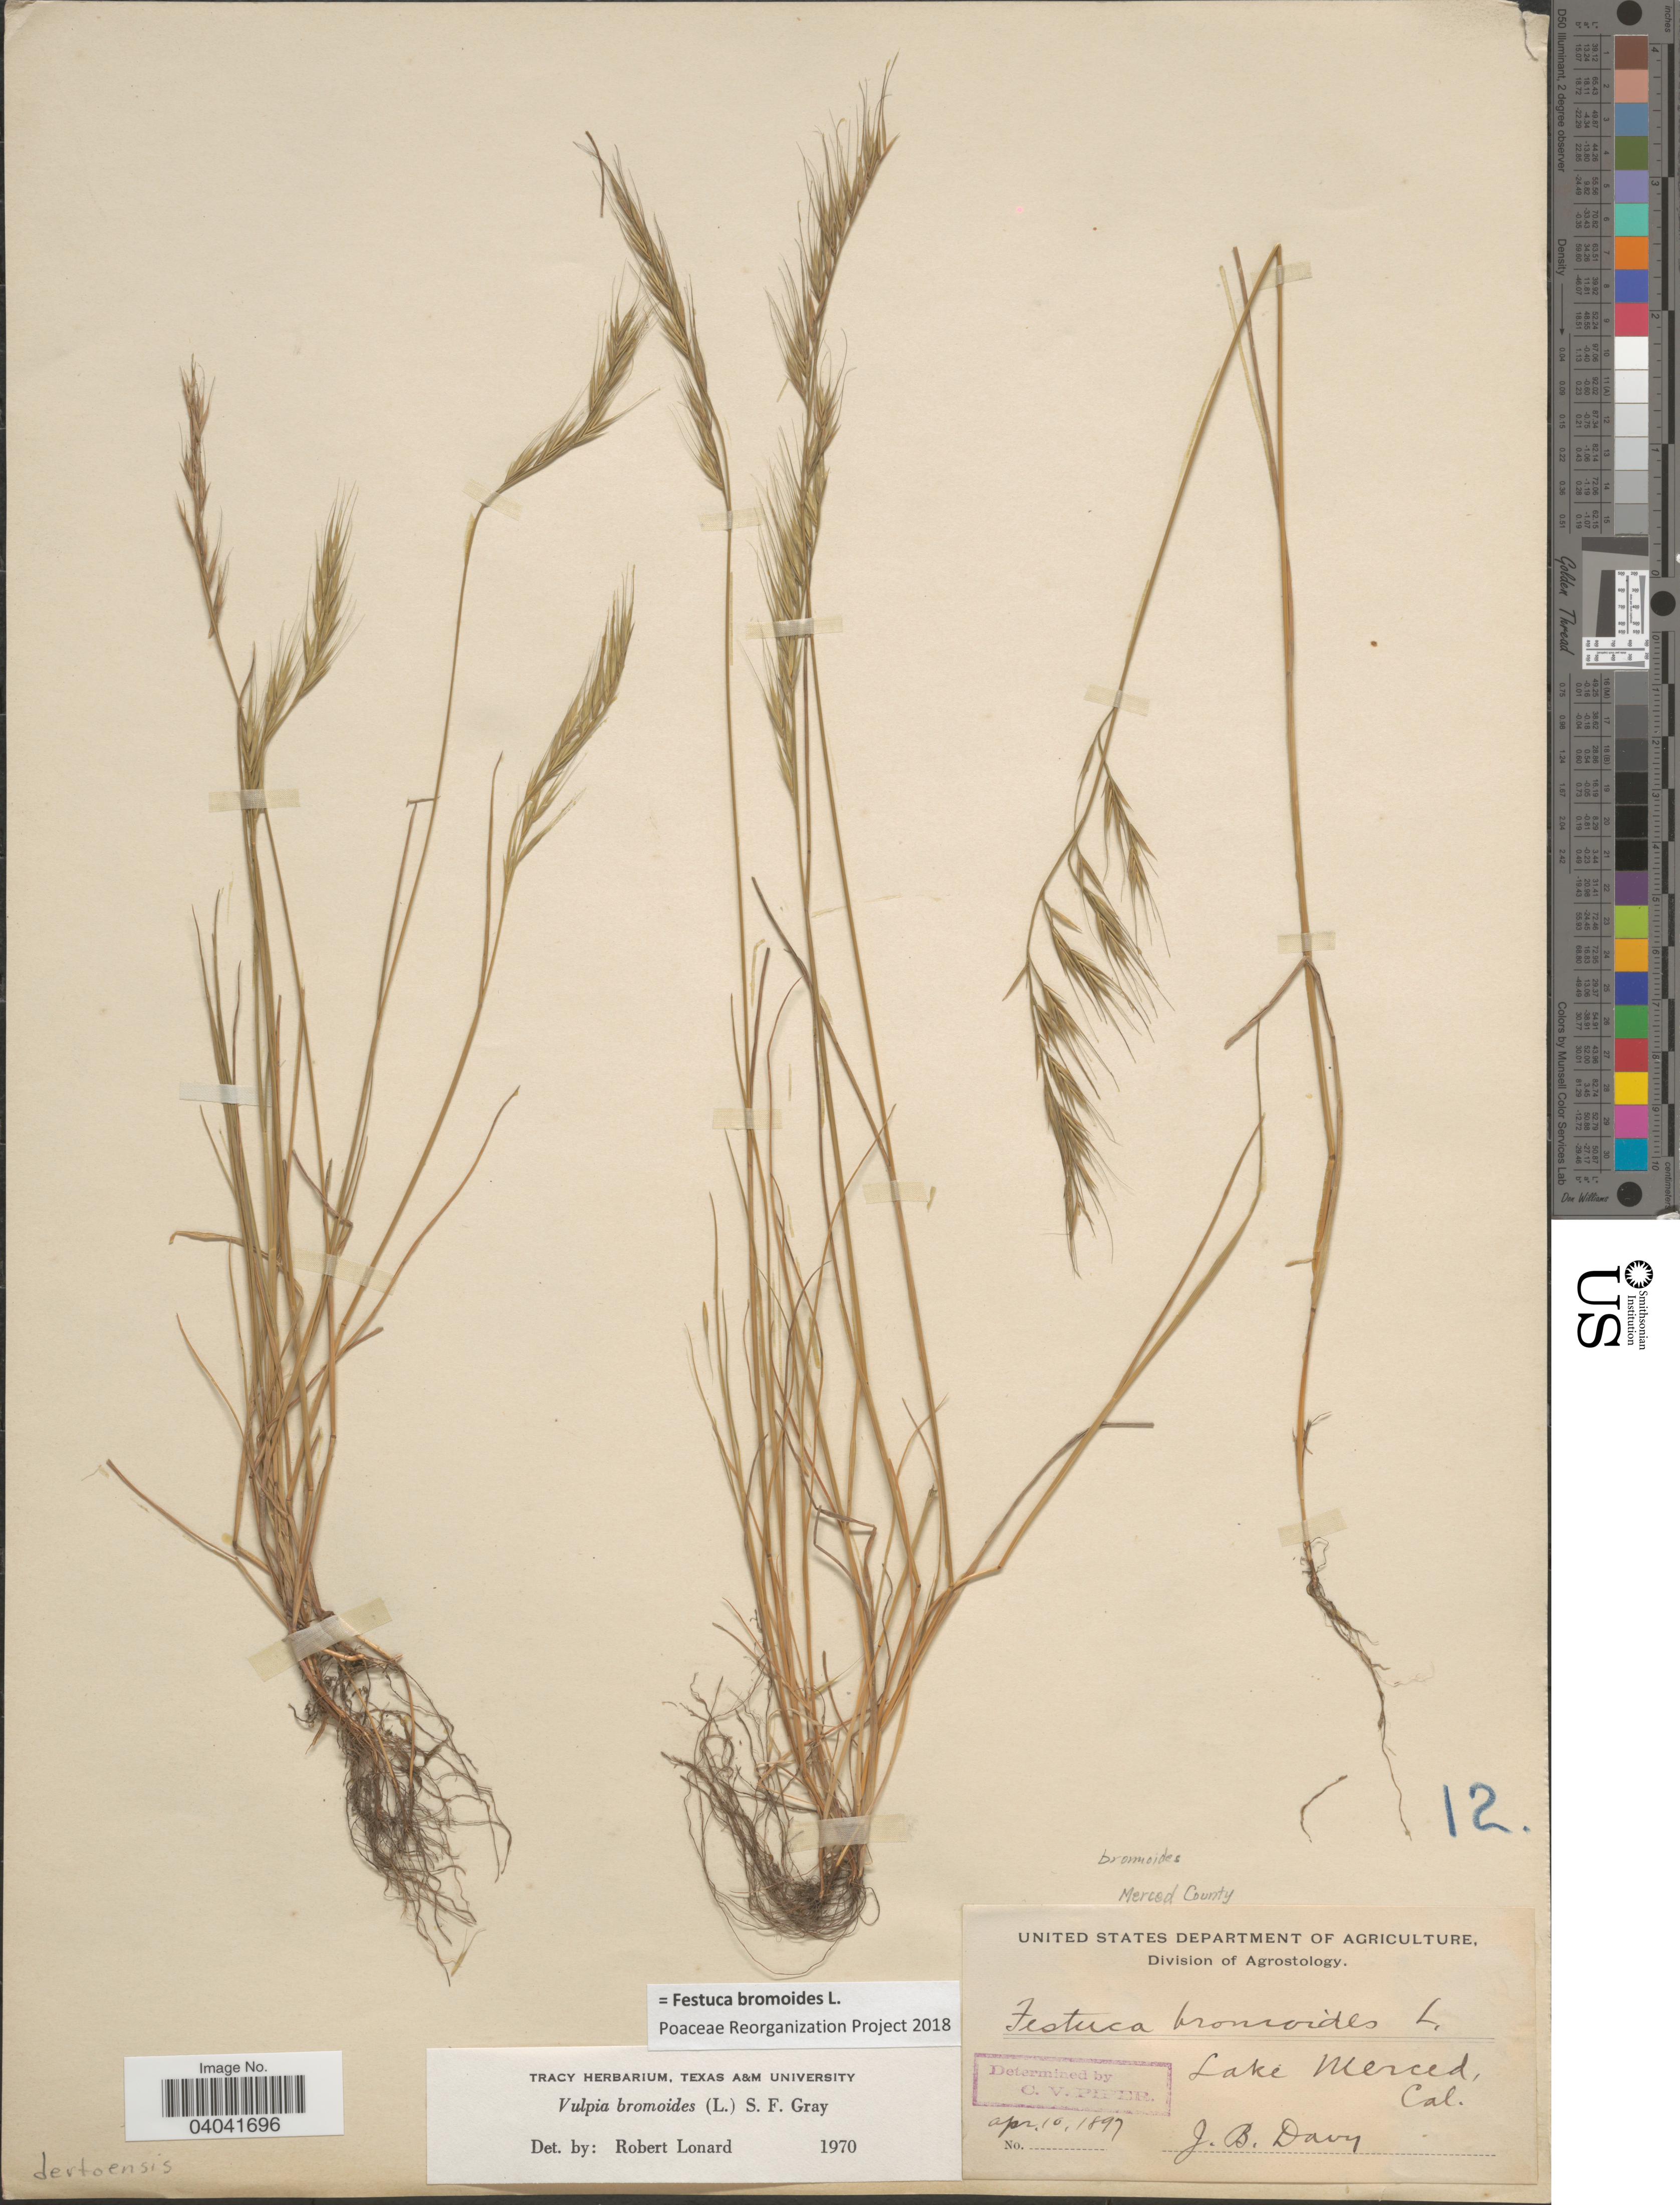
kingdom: Plantae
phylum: Tracheophyta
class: Liliopsida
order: Poales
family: Poaceae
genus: Festuca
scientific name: Festuca bromoides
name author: L.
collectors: J. Burtt Davy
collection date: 1897-04-10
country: United States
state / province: California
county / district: Merced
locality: Lake Merced. Merced County.